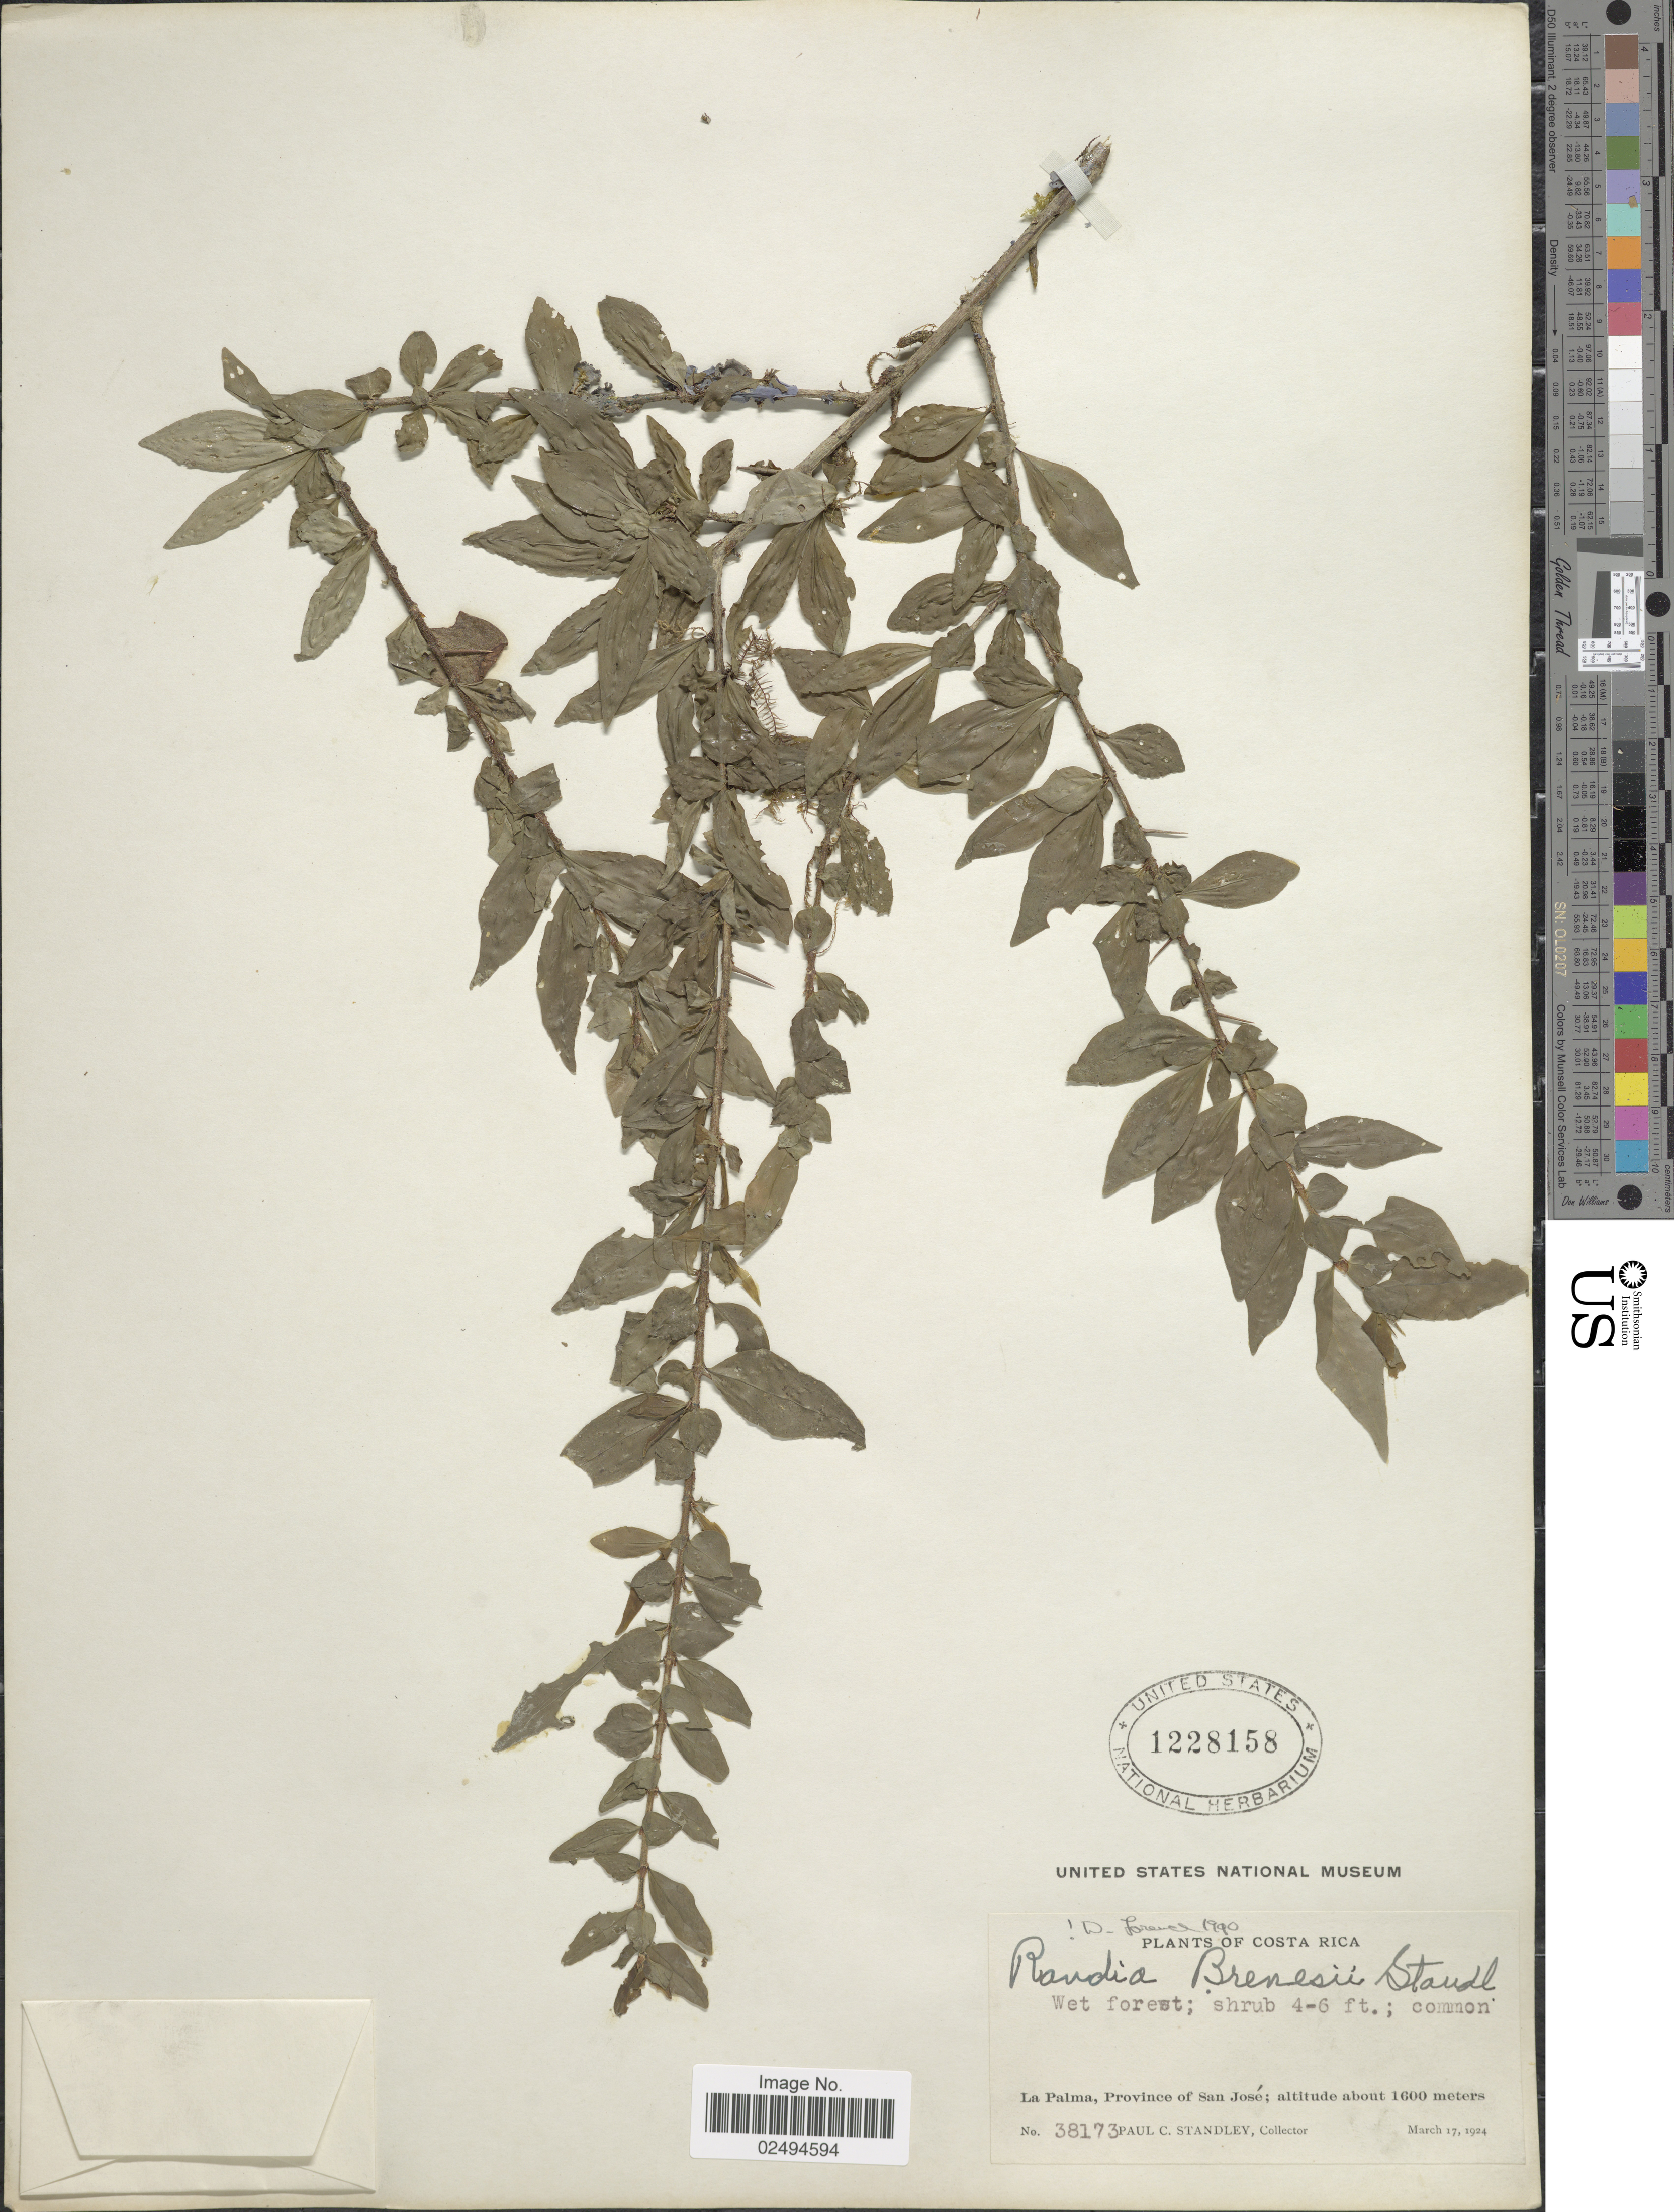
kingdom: Plantae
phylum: Tracheophyta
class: Magnoliopsida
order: Gentianales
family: Rubiaceae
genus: Randia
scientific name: Randia brenesii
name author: Standl.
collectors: P. C. Standley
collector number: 38173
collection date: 1924-03-17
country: Costa Rica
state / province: San José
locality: La Palma, Province of San Jose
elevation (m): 1600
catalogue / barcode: US 1228158